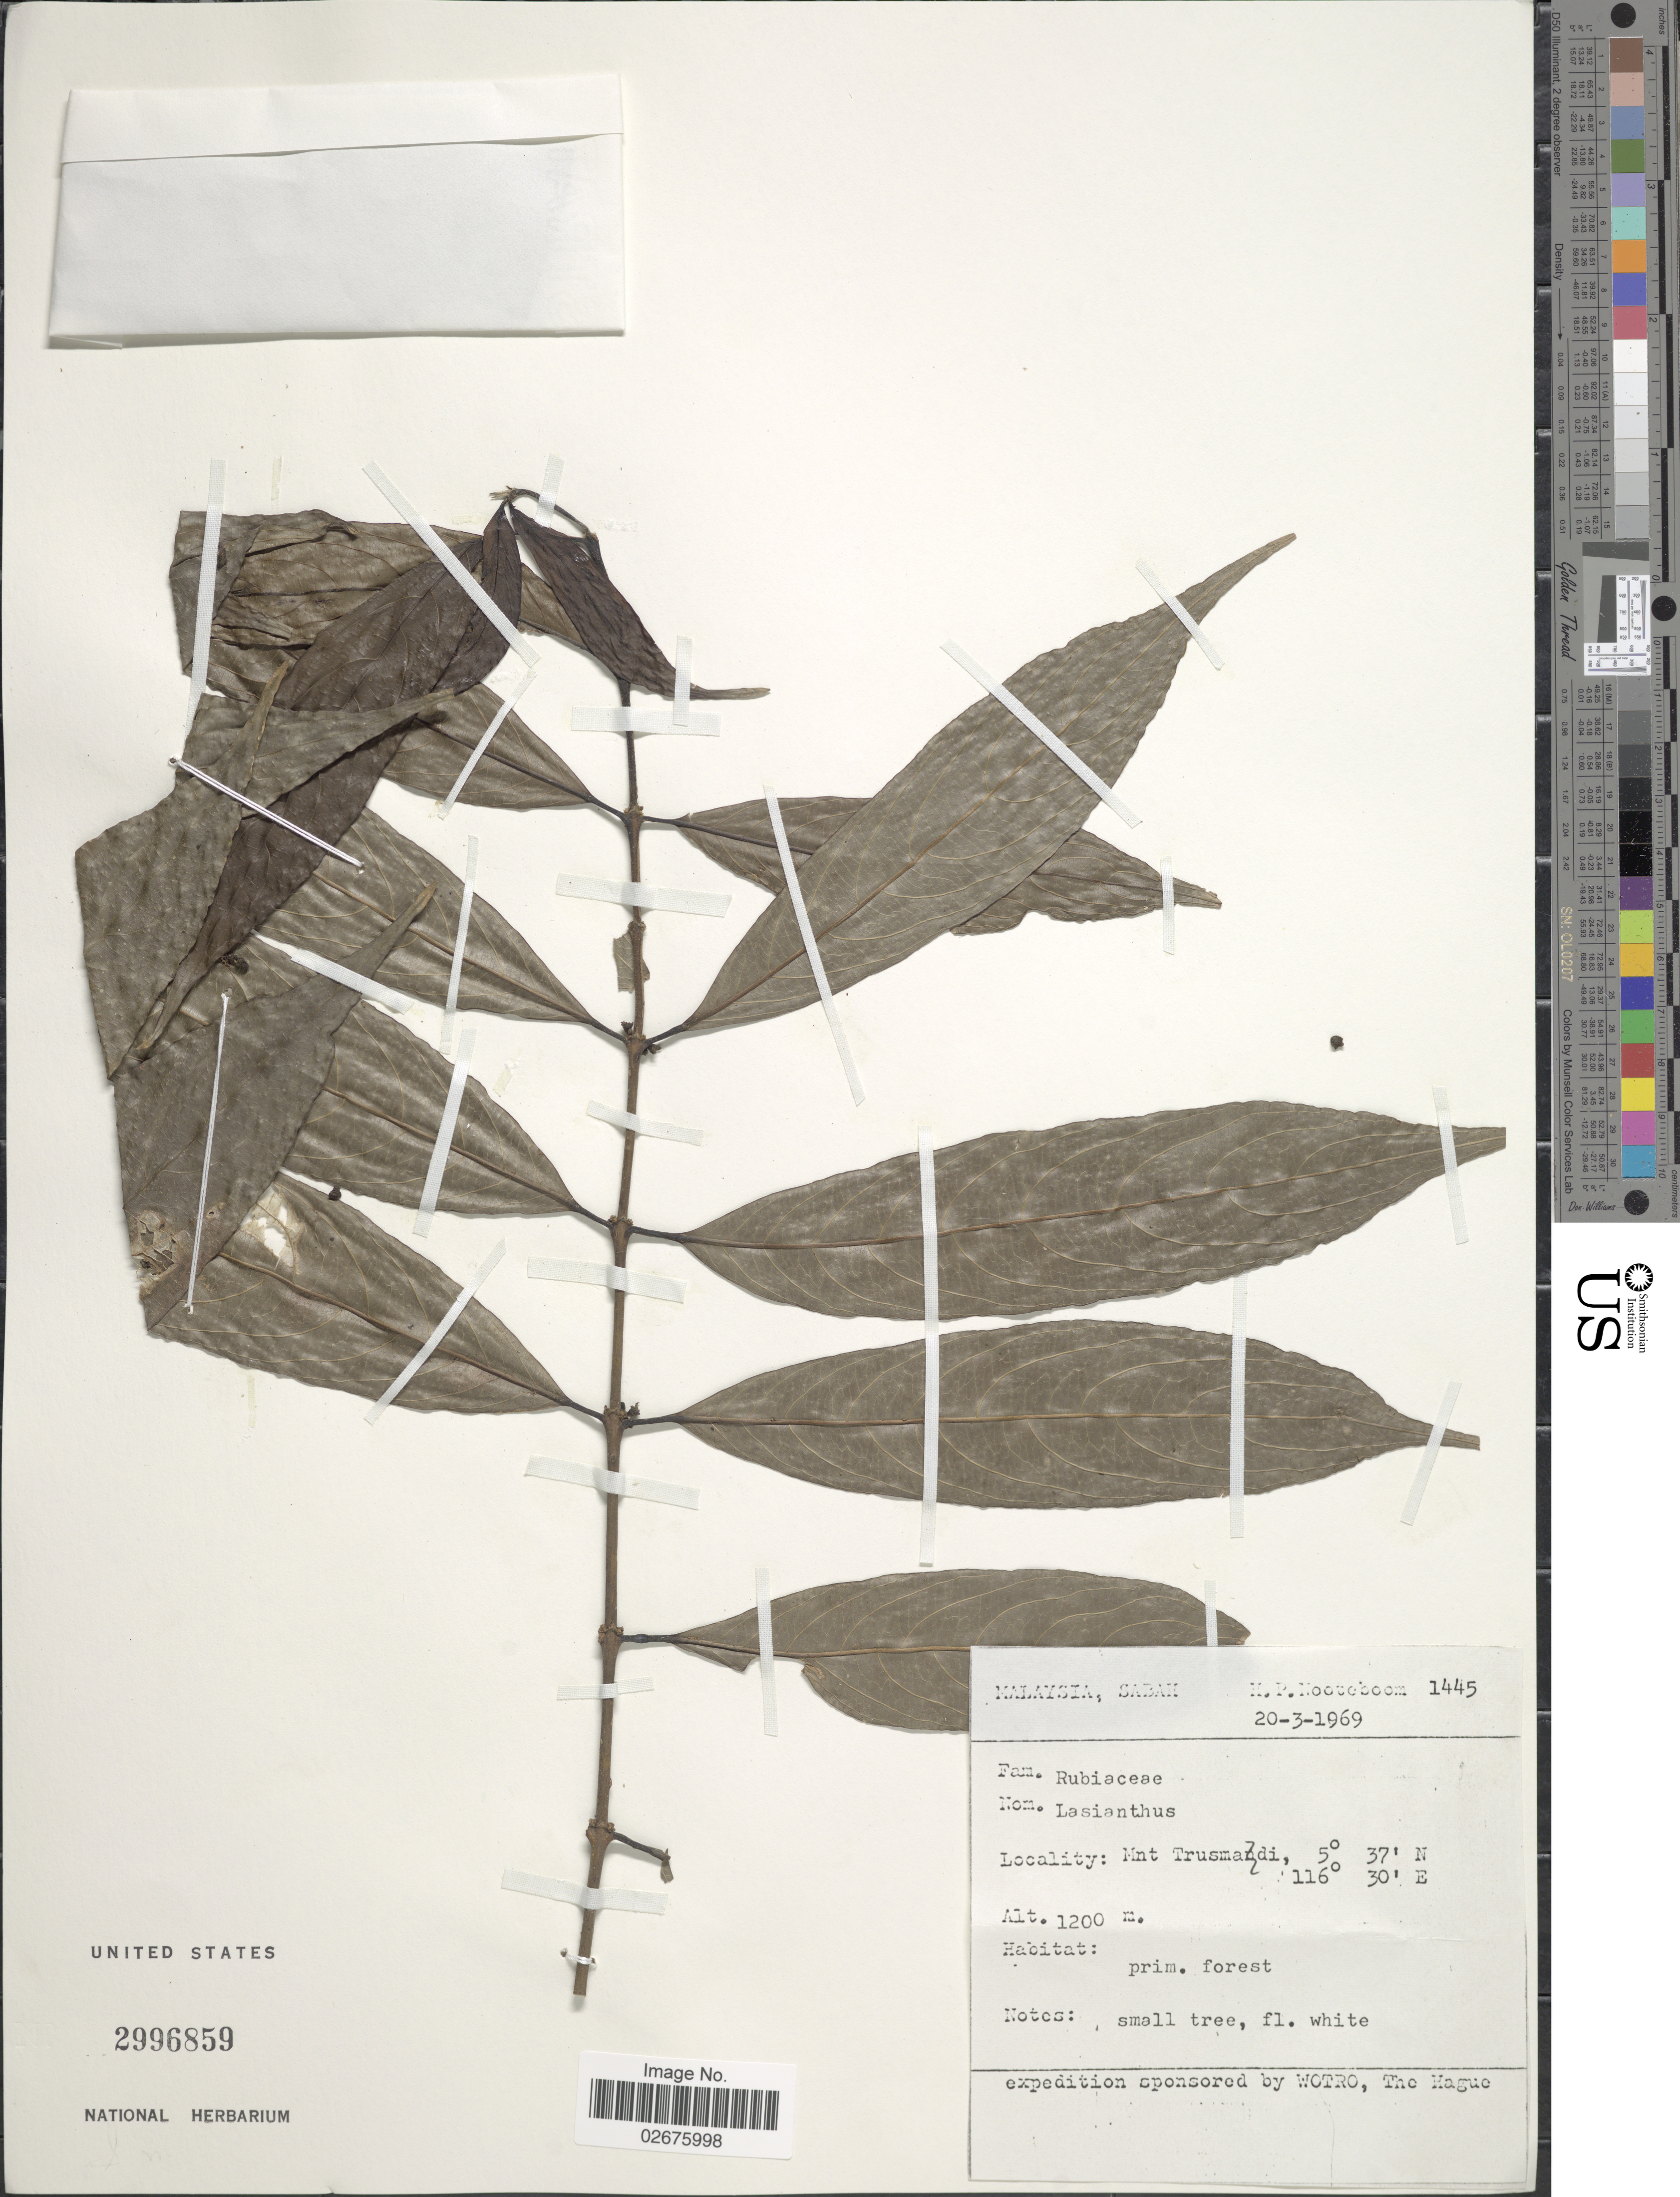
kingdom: Plantae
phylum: Tracheophyta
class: Magnoliopsida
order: Gentianales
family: Rubiaceae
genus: Lasianthus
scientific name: Lasianthus sp.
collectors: H. P. Nooteboom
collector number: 1445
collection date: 1969-03-20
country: Malaysia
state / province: Sabah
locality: Mnt Trusmadi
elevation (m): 1200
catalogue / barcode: US 2996859